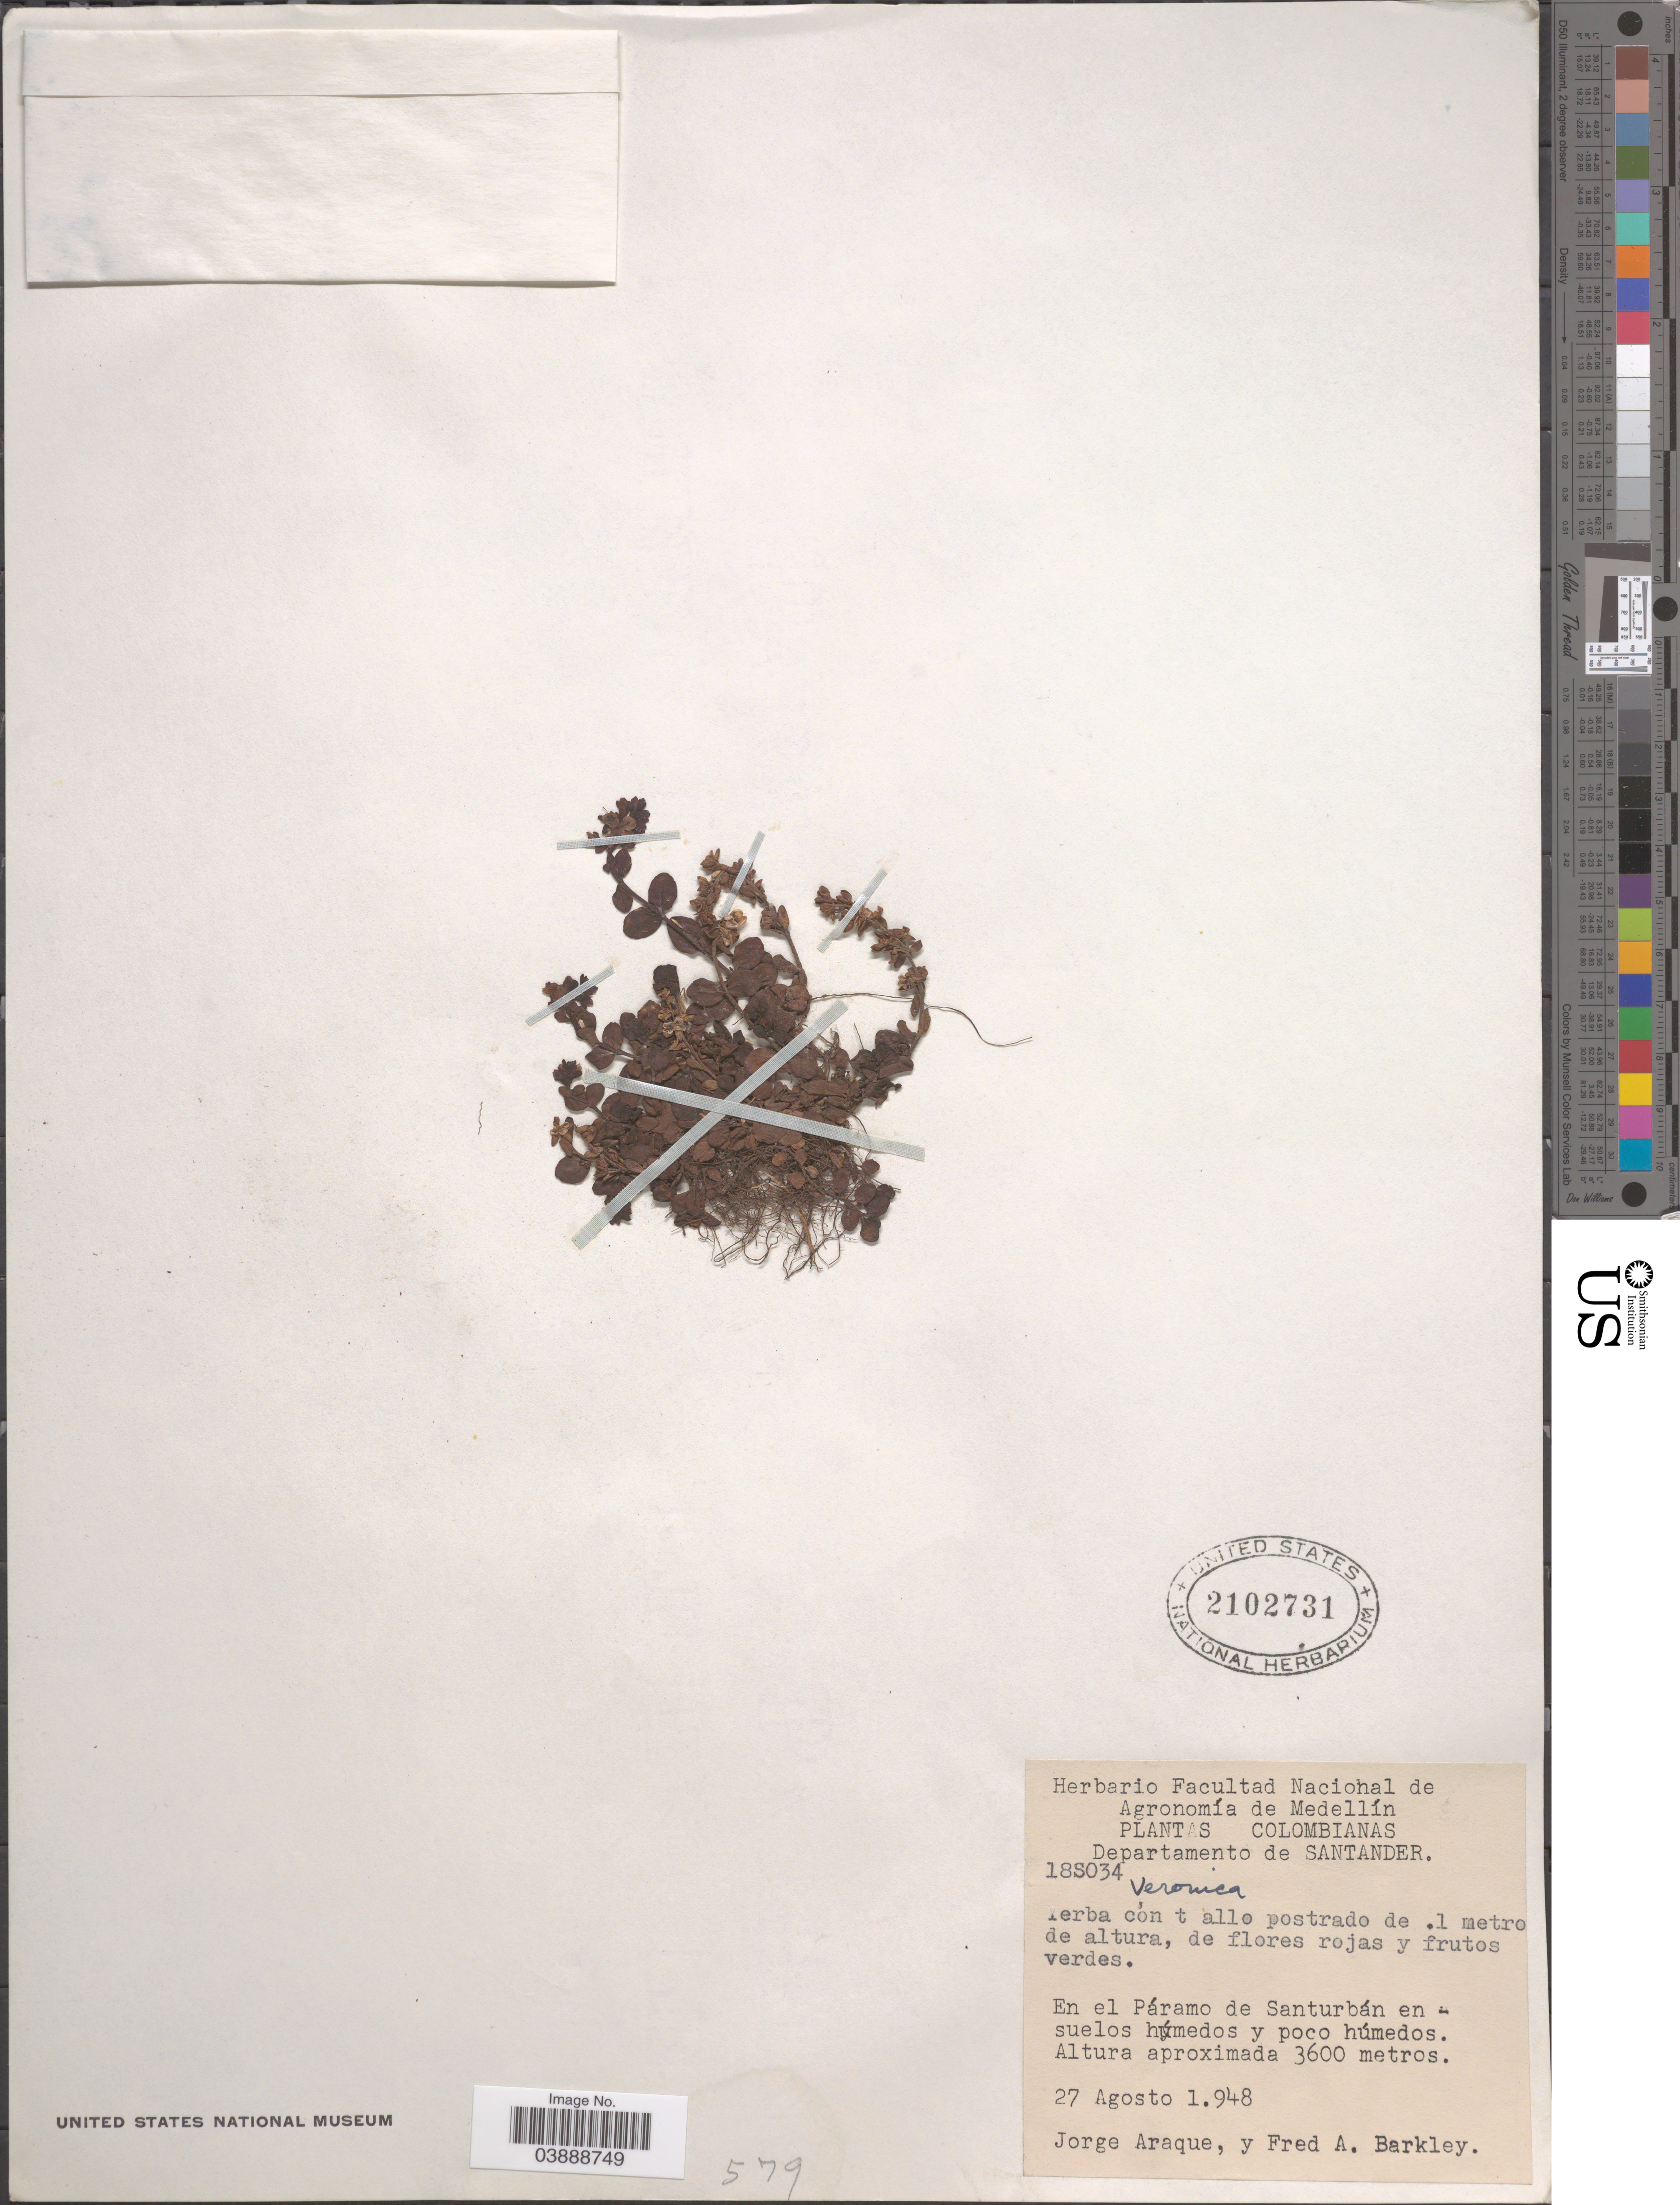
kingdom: Plantae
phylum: Tracheophyta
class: Magnoliopsida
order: Lamiales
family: Plantaginaceae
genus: Veronica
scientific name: Veronica serpyllifolia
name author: L.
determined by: Albach, Dirk C.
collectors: J. Araque & F. A. Barkley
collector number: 18S034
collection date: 1948-08-27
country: Colombia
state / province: Santander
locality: Departamento de Santander. En el Páramo de Santurbán.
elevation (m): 3600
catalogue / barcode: US 2102731